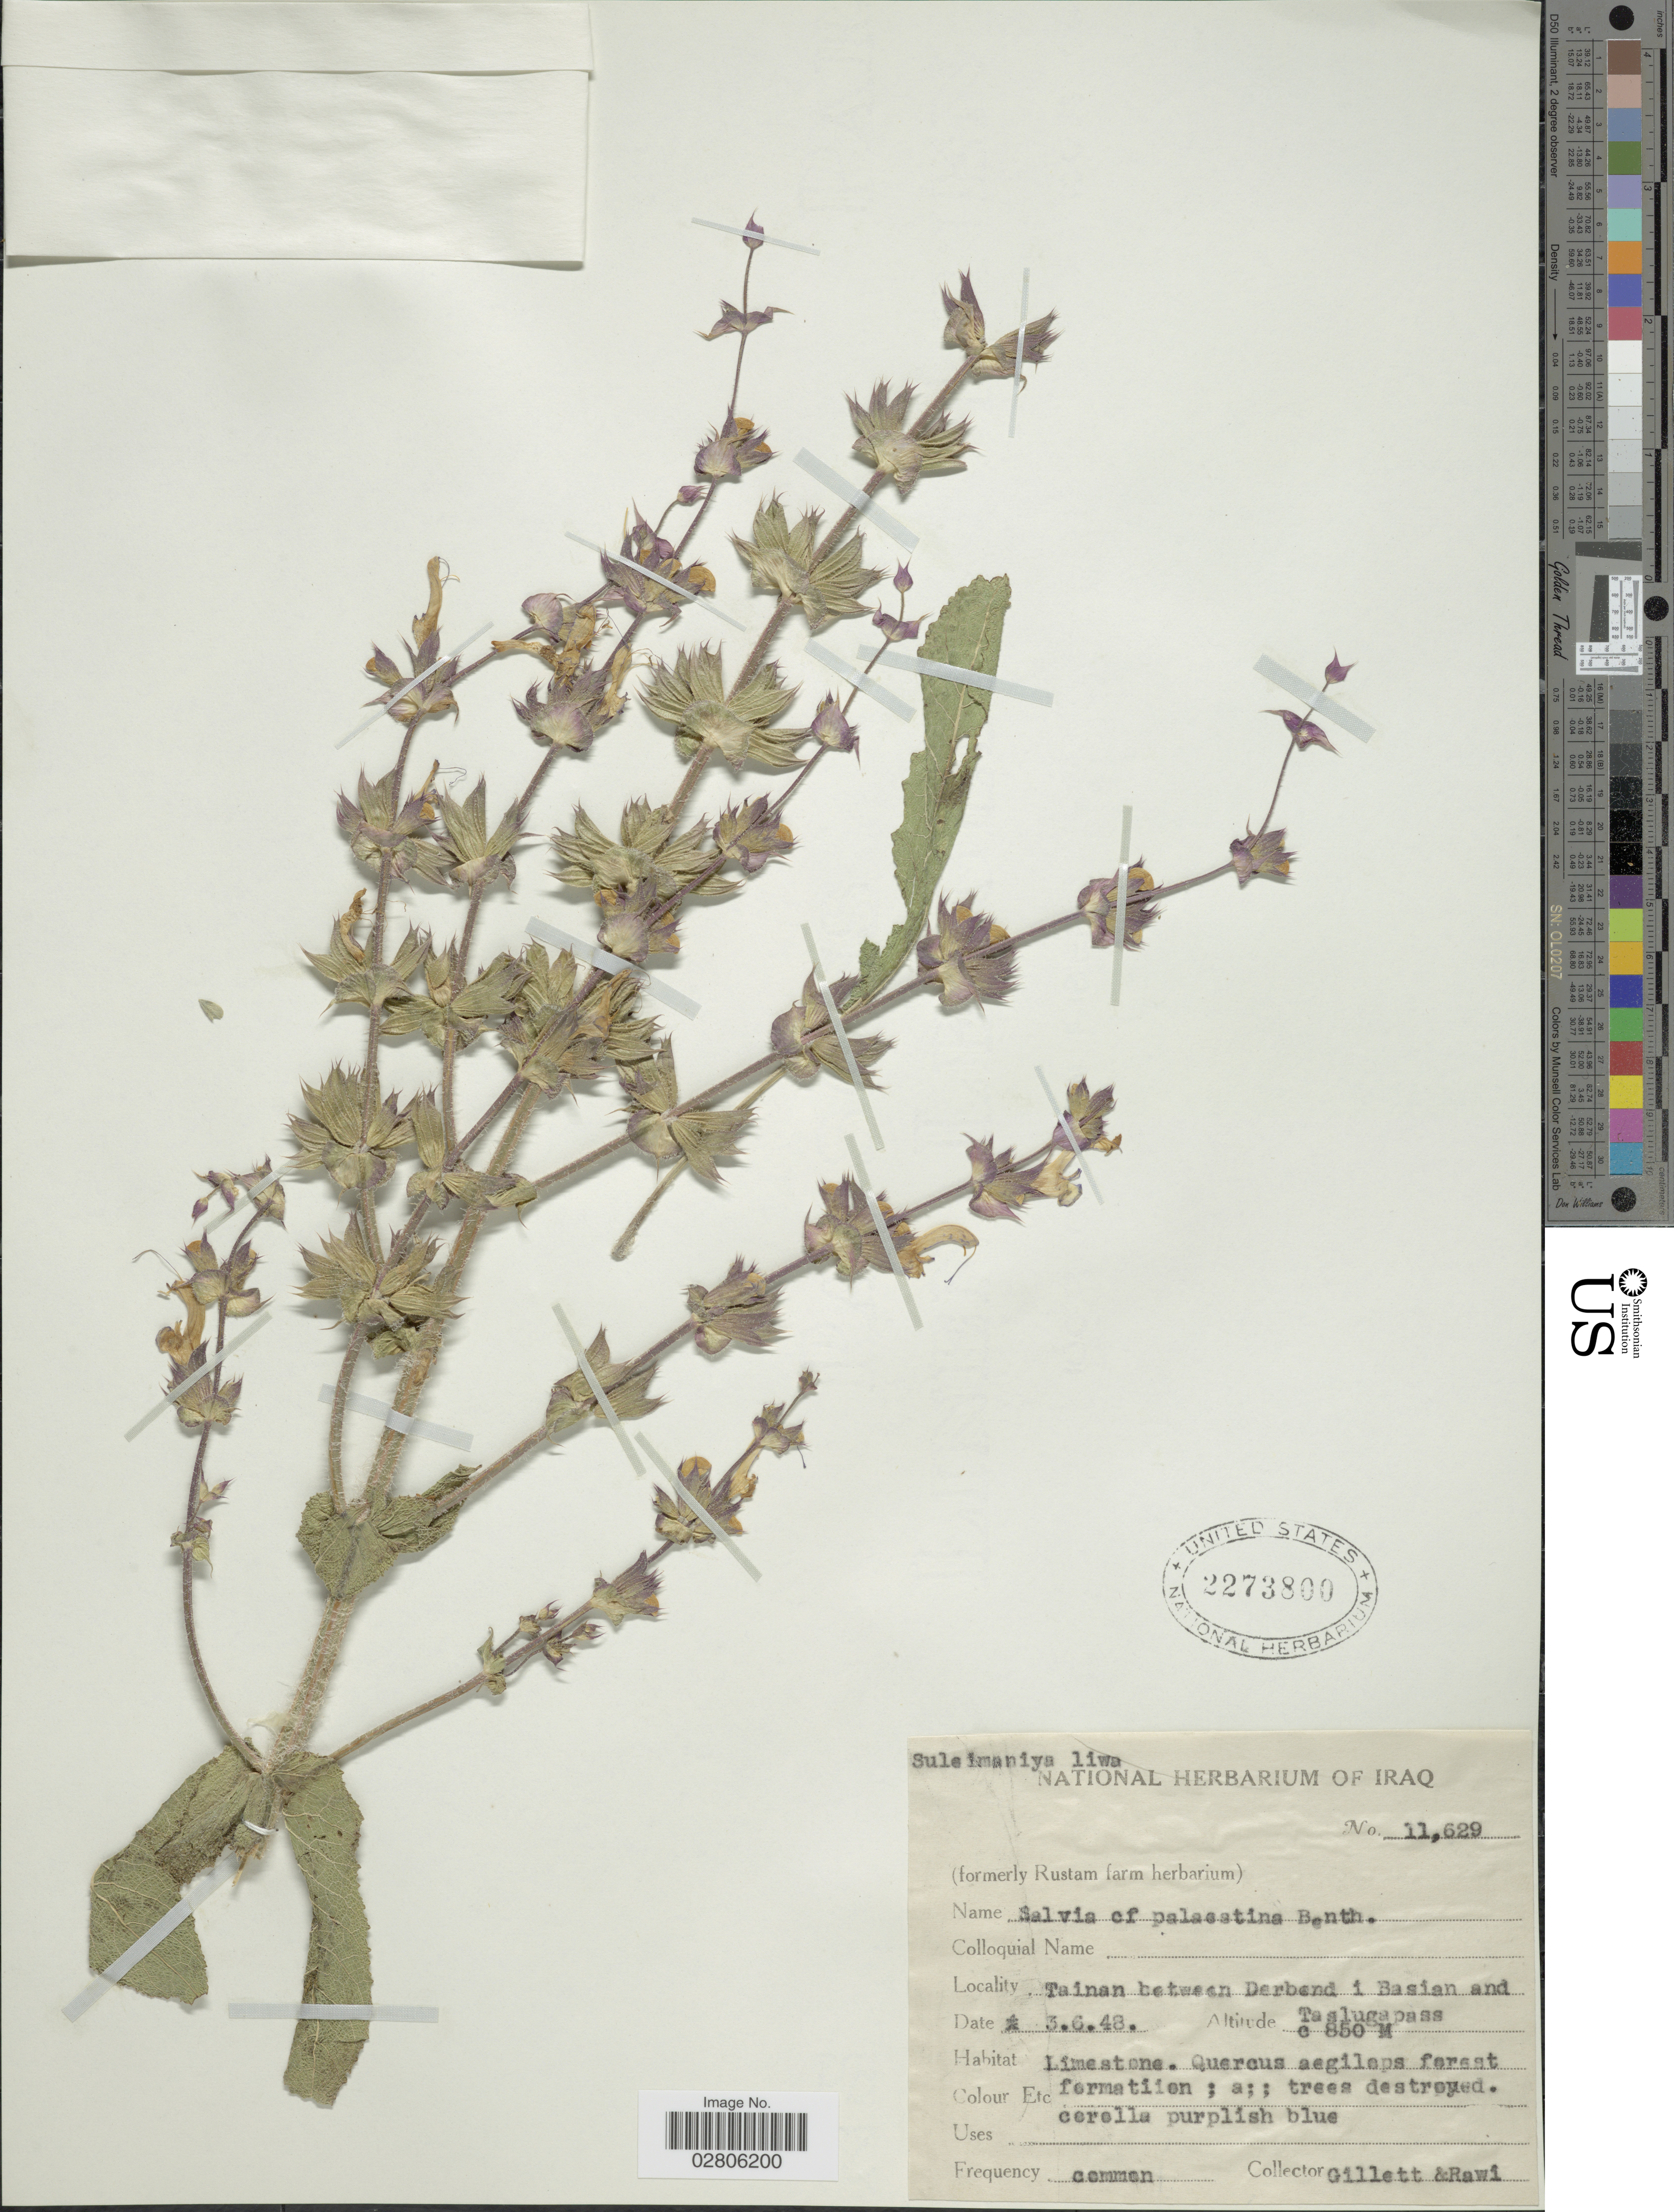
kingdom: Plantae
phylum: Tracheophyta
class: Magnoliopsida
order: Lamiales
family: Lamiaceae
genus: Salvia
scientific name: Salvia palaestina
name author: Benth.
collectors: Gillett, -- & -. Rawi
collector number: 11629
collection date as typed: Transcribed d/m/y: 3/6/48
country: Iraq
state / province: As Sulaymānīyah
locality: Suleimaniya liwa, Tainan between Derbend i Basian and Taslugapass.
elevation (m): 850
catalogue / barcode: US 2273800